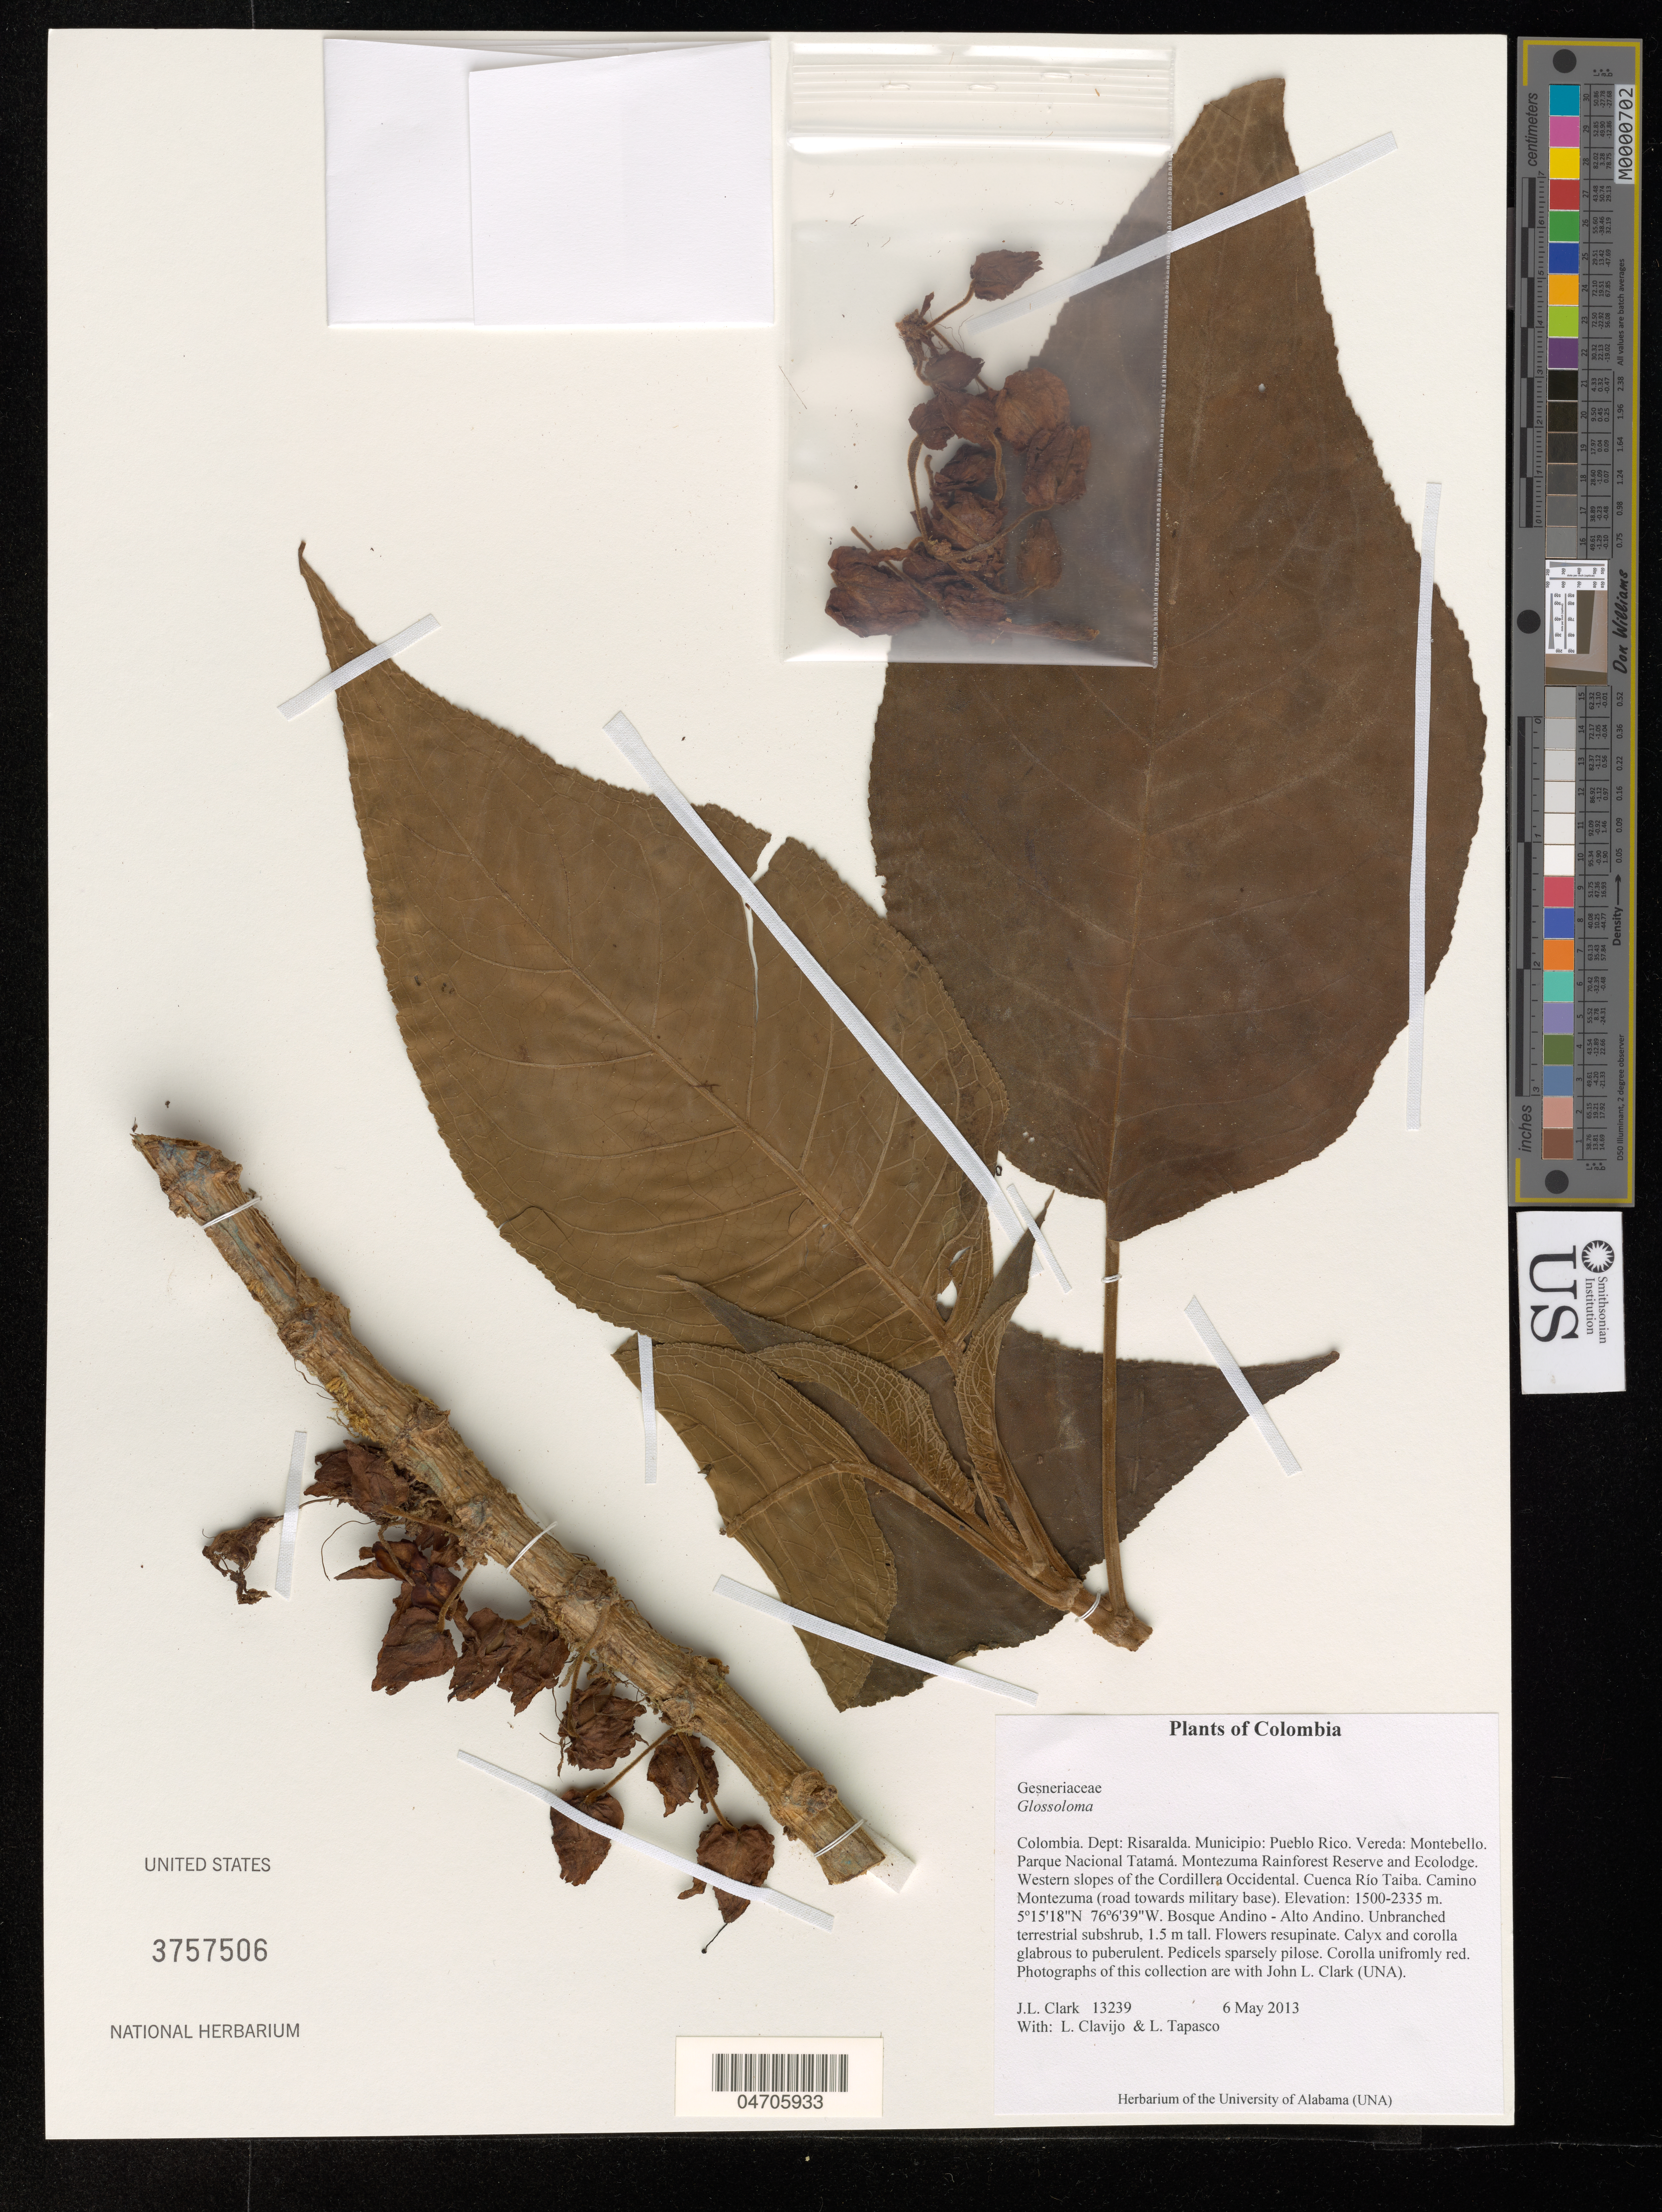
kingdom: Plantae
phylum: Tracheophyta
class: Magnoliopsida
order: Lamiales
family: Gesneriaceae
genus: Glossoloma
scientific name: Glossoloma sp.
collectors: J. L. Clark, L. Clavijo & L. Tapasco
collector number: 13239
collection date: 2013-05-06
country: Colombia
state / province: Risaralda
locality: Dept: Risaralda. Municipio Pueblo Rico. Vereda: Montebello. Parque Nacional Tatamá. Montezuma Rainforest Reserve and Ecolodge. Western slopes of the Cordillera Occidental. Cuenca Río Taiba. Camino Montezuma (road towards military base). Bosque Andino - Alto Andino.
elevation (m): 1500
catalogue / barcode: US 3757506